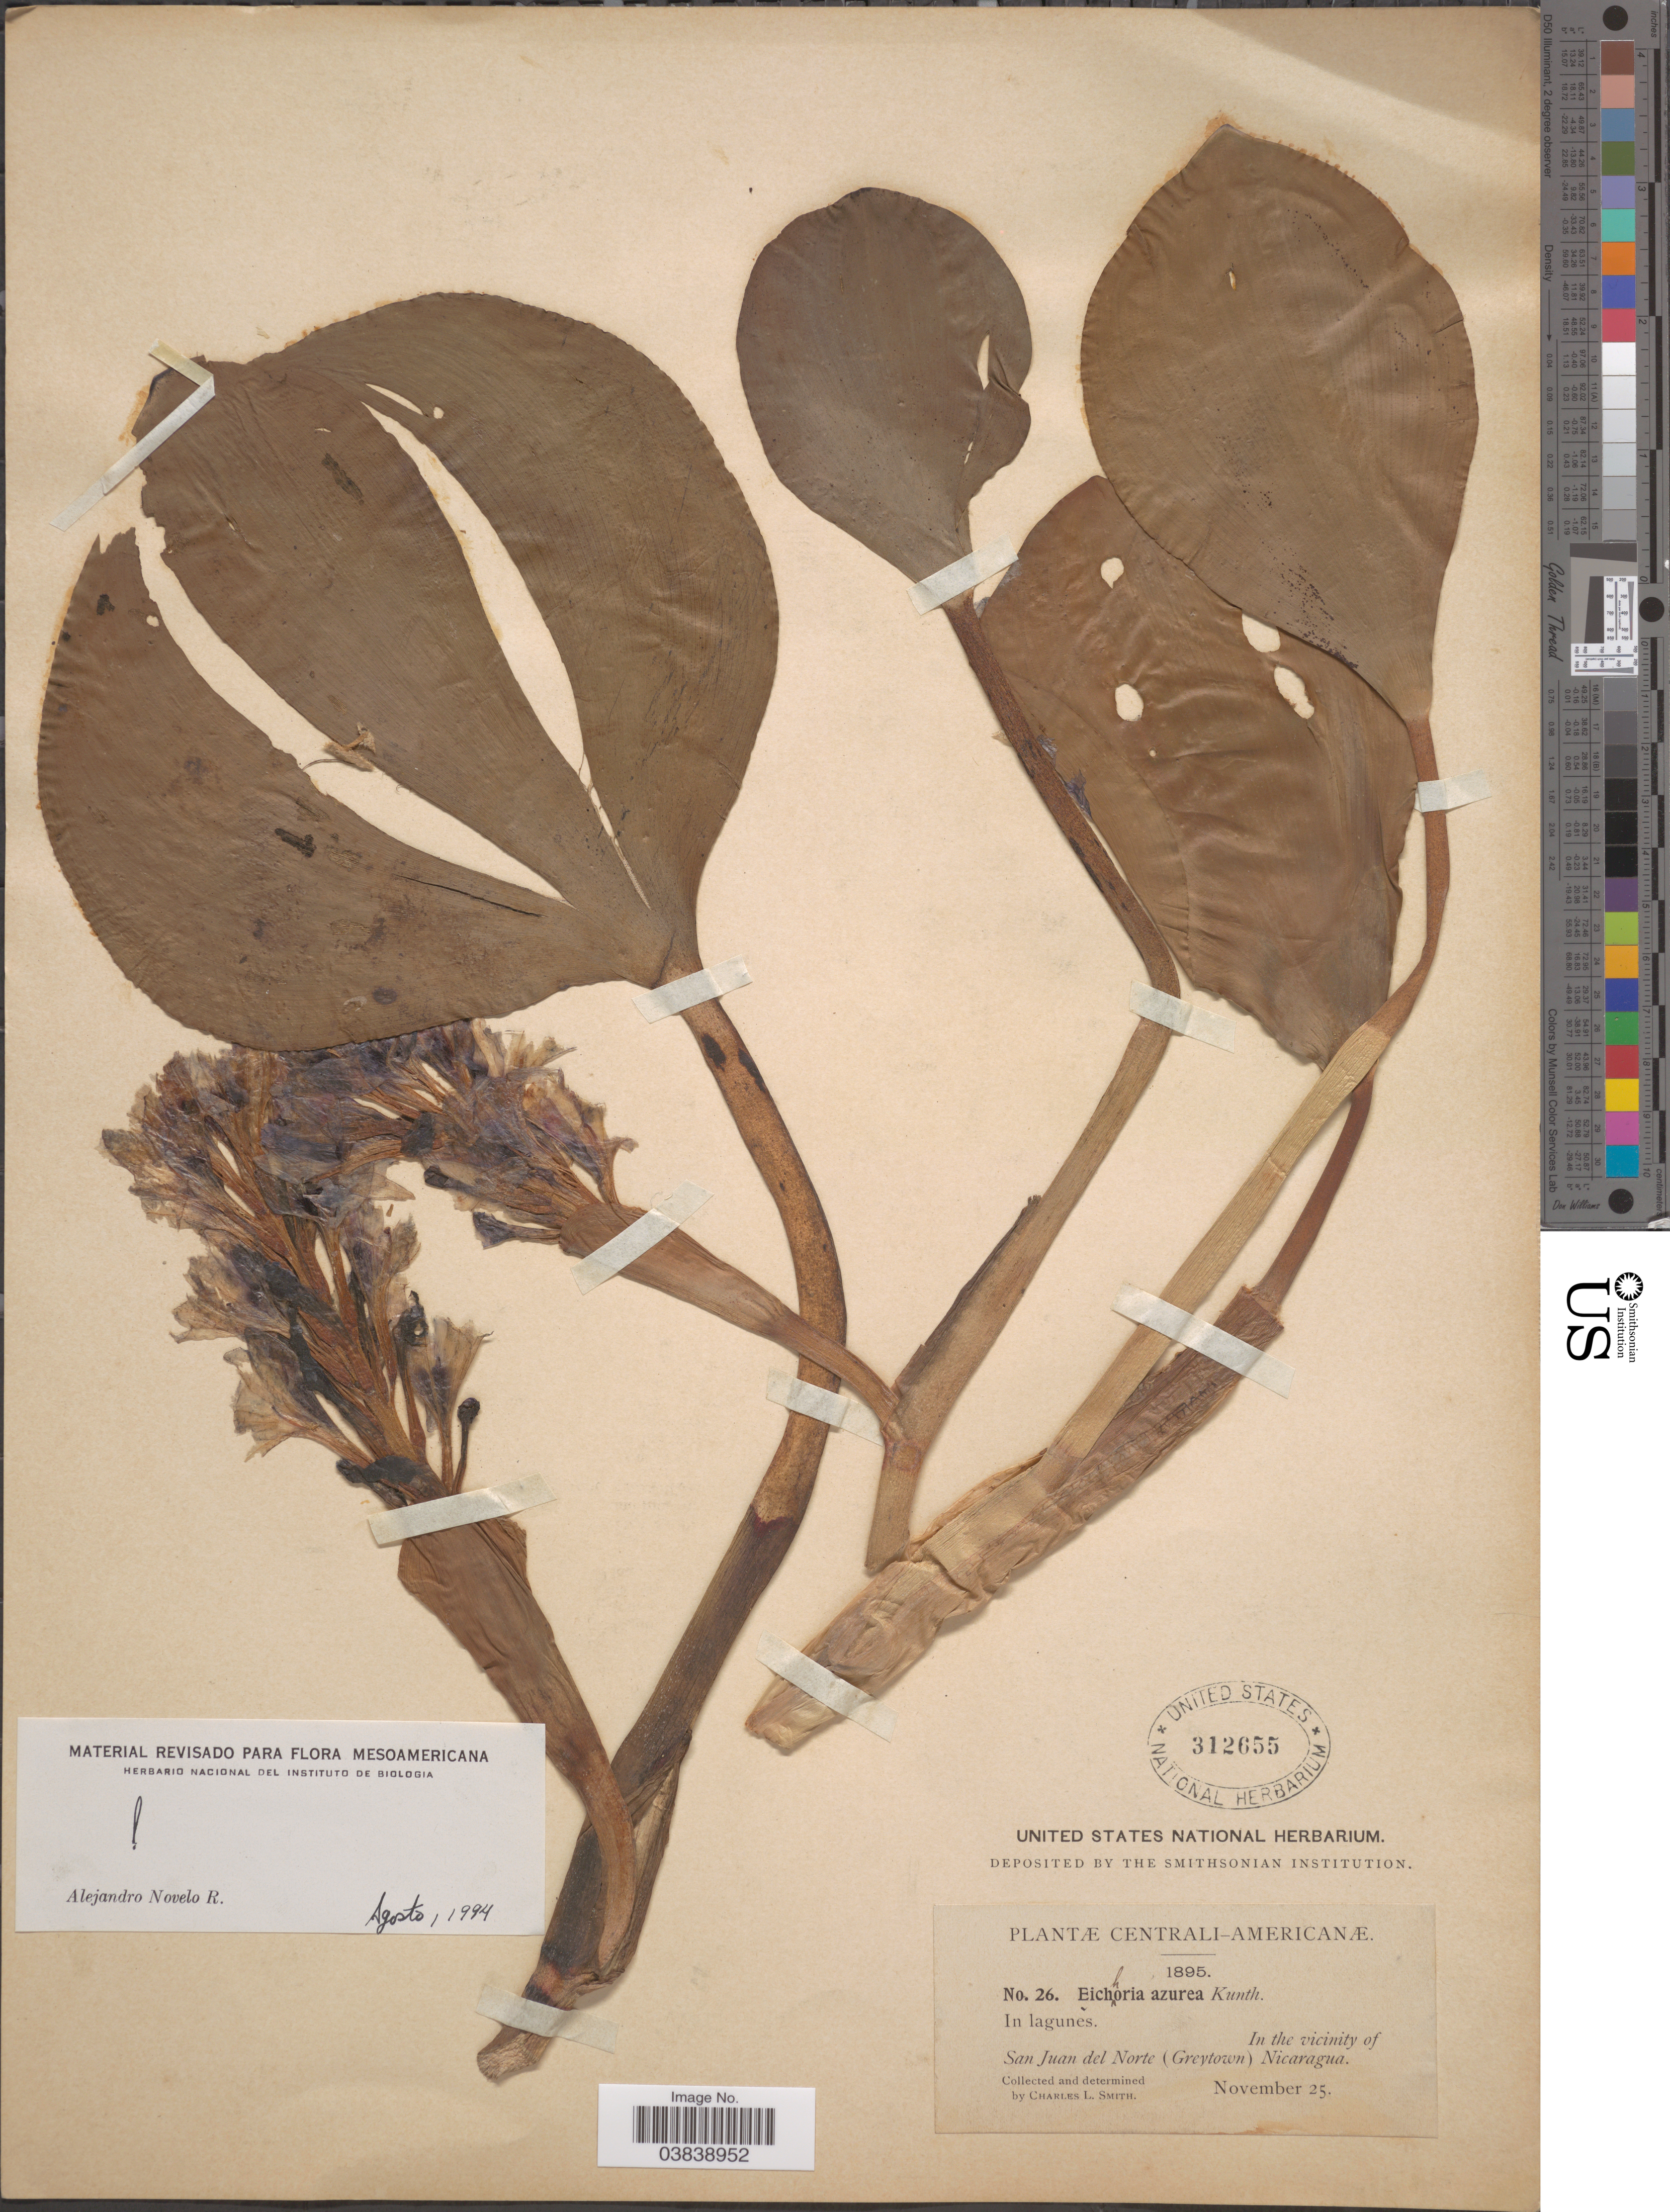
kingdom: Plantae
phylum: Tracheophyta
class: Liliopsida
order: Commelinales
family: Pontederiaceae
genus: Eichhornia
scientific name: Eichhornia azurea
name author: (Sw.) Kunth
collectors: C. L. Smith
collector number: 26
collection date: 1895-11-25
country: Nicaragua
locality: In the vicinity of San Juan del Norte (Greytown).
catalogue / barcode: US 312655